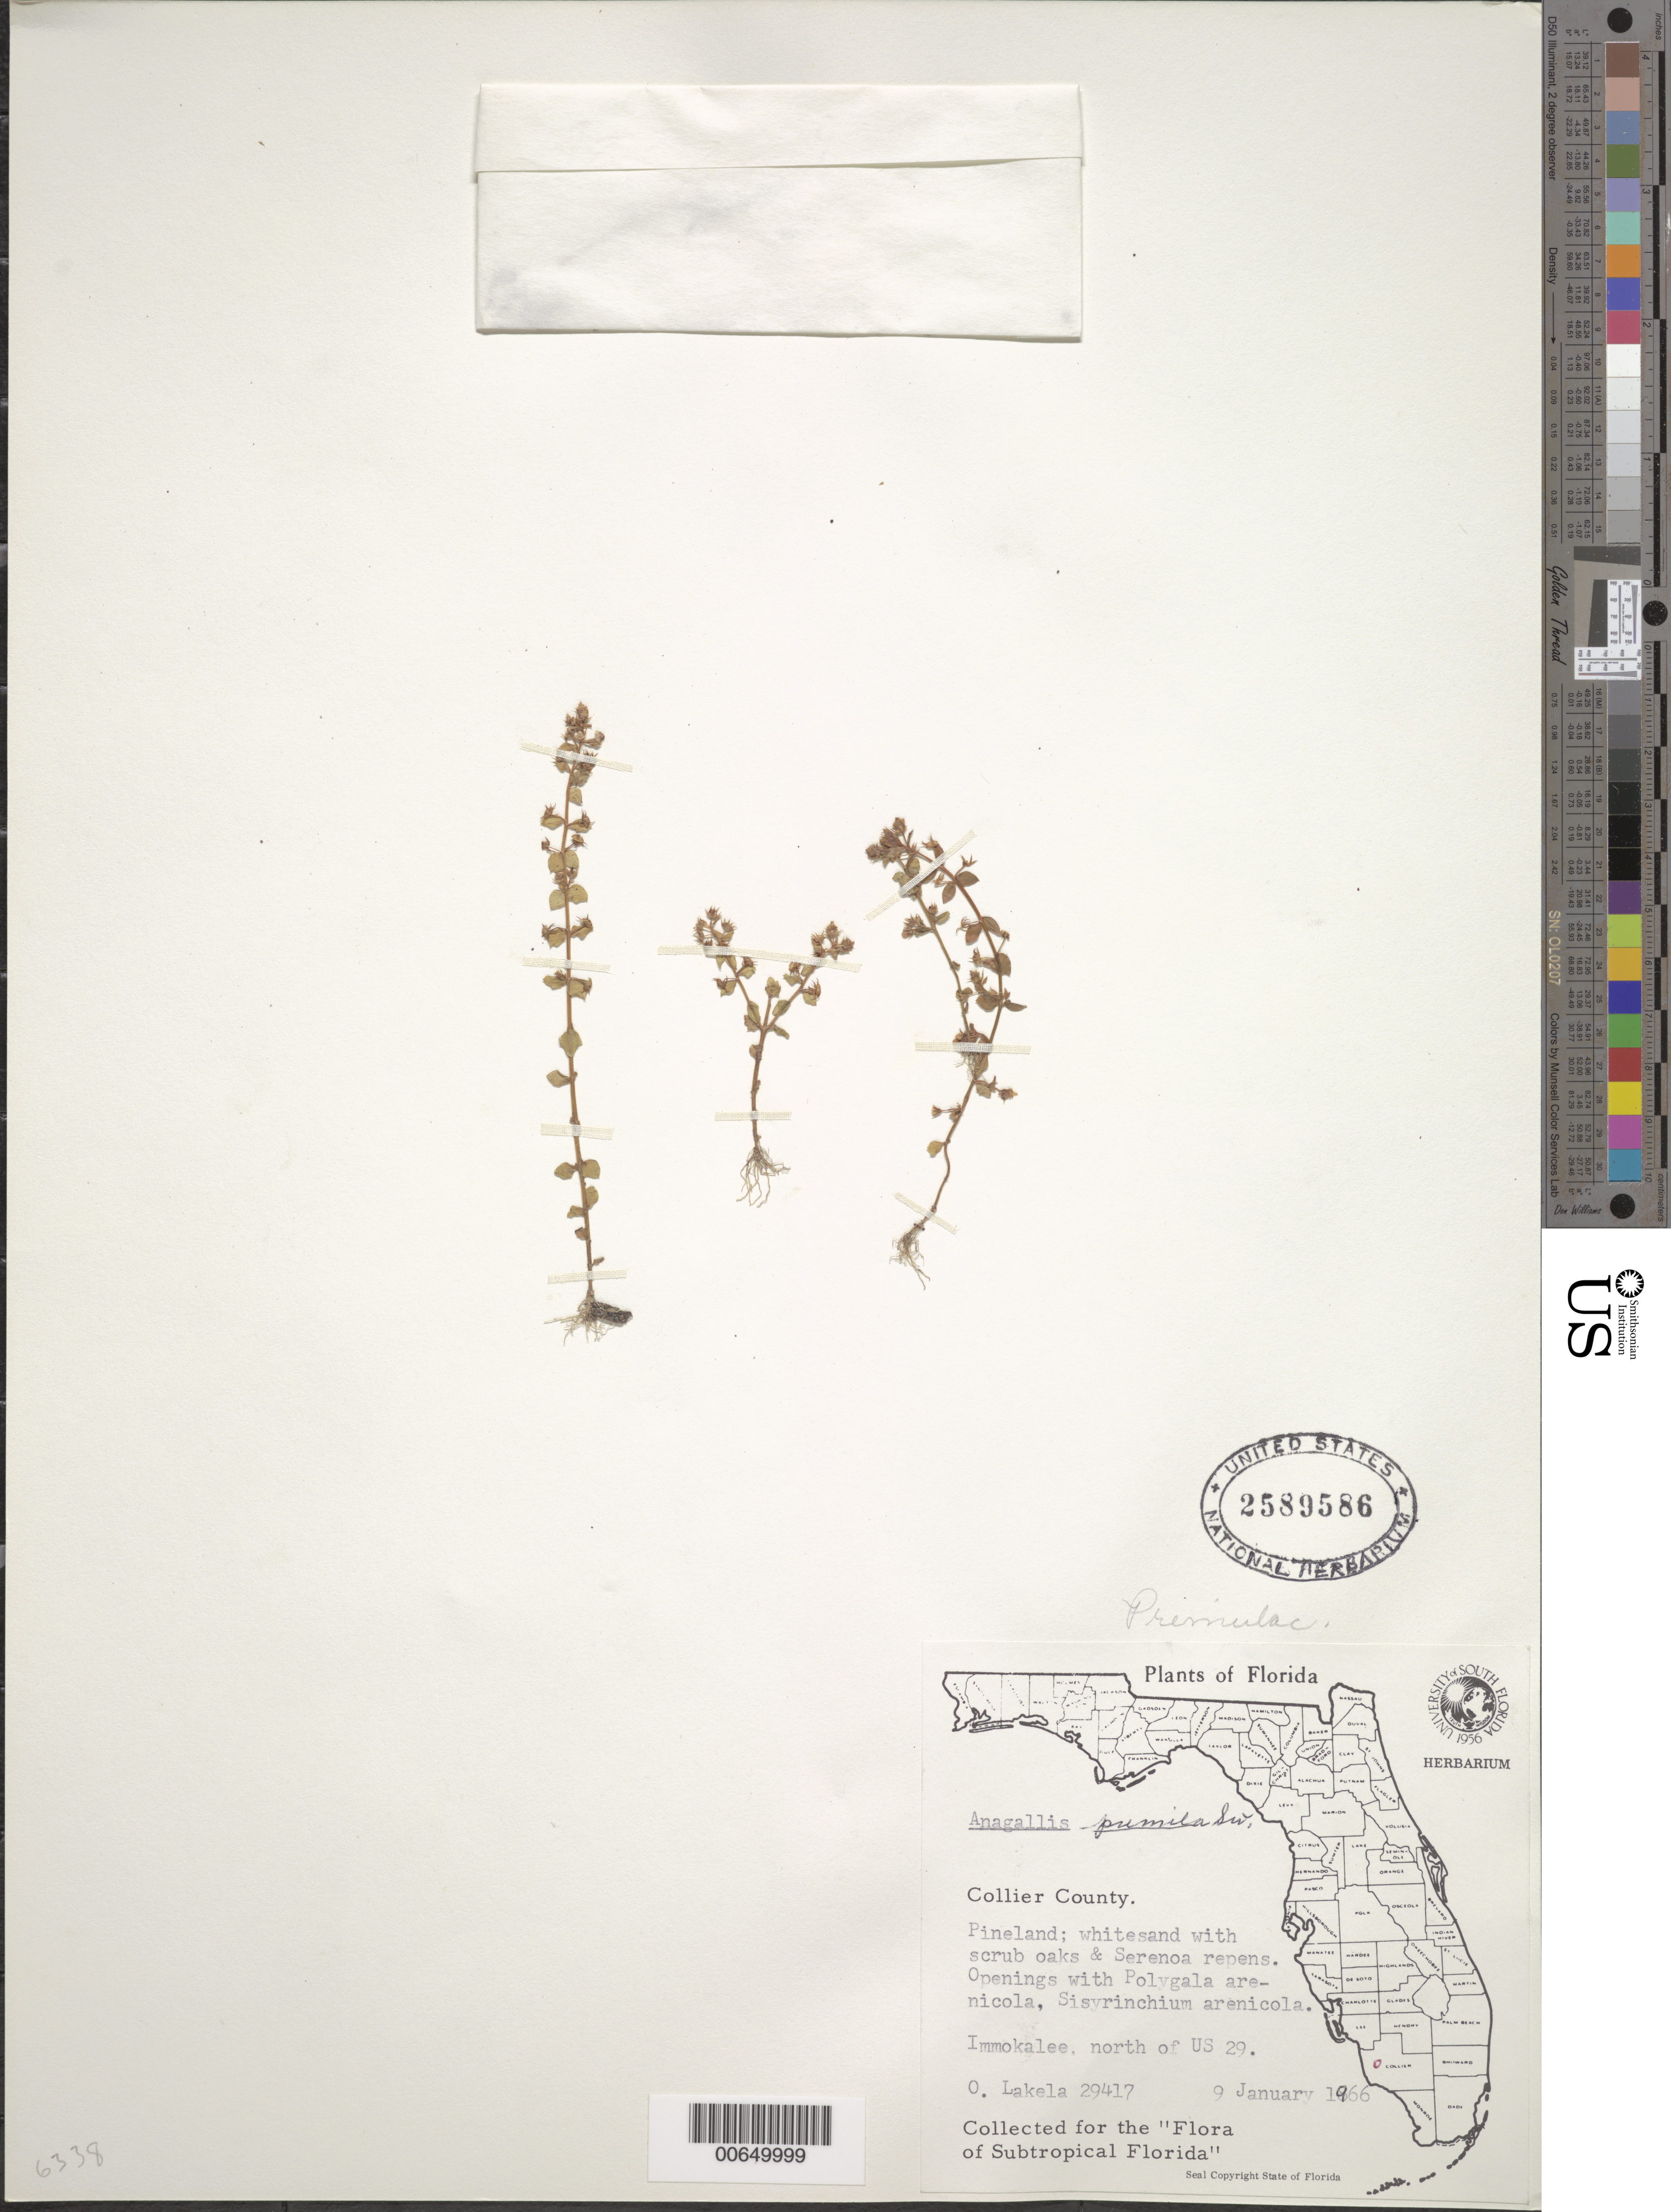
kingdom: Plantae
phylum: Tracheophyta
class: Magnoliopsida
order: Ericales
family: Primulaceae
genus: Anagallis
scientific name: Anagallis pumila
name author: Sw.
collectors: O. K. Lakela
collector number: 29417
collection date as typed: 09 Jan 1966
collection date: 1966-01-09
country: United States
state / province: Florida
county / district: Collier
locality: Immokalee, N of US 29.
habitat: Pineland.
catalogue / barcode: US 2589586